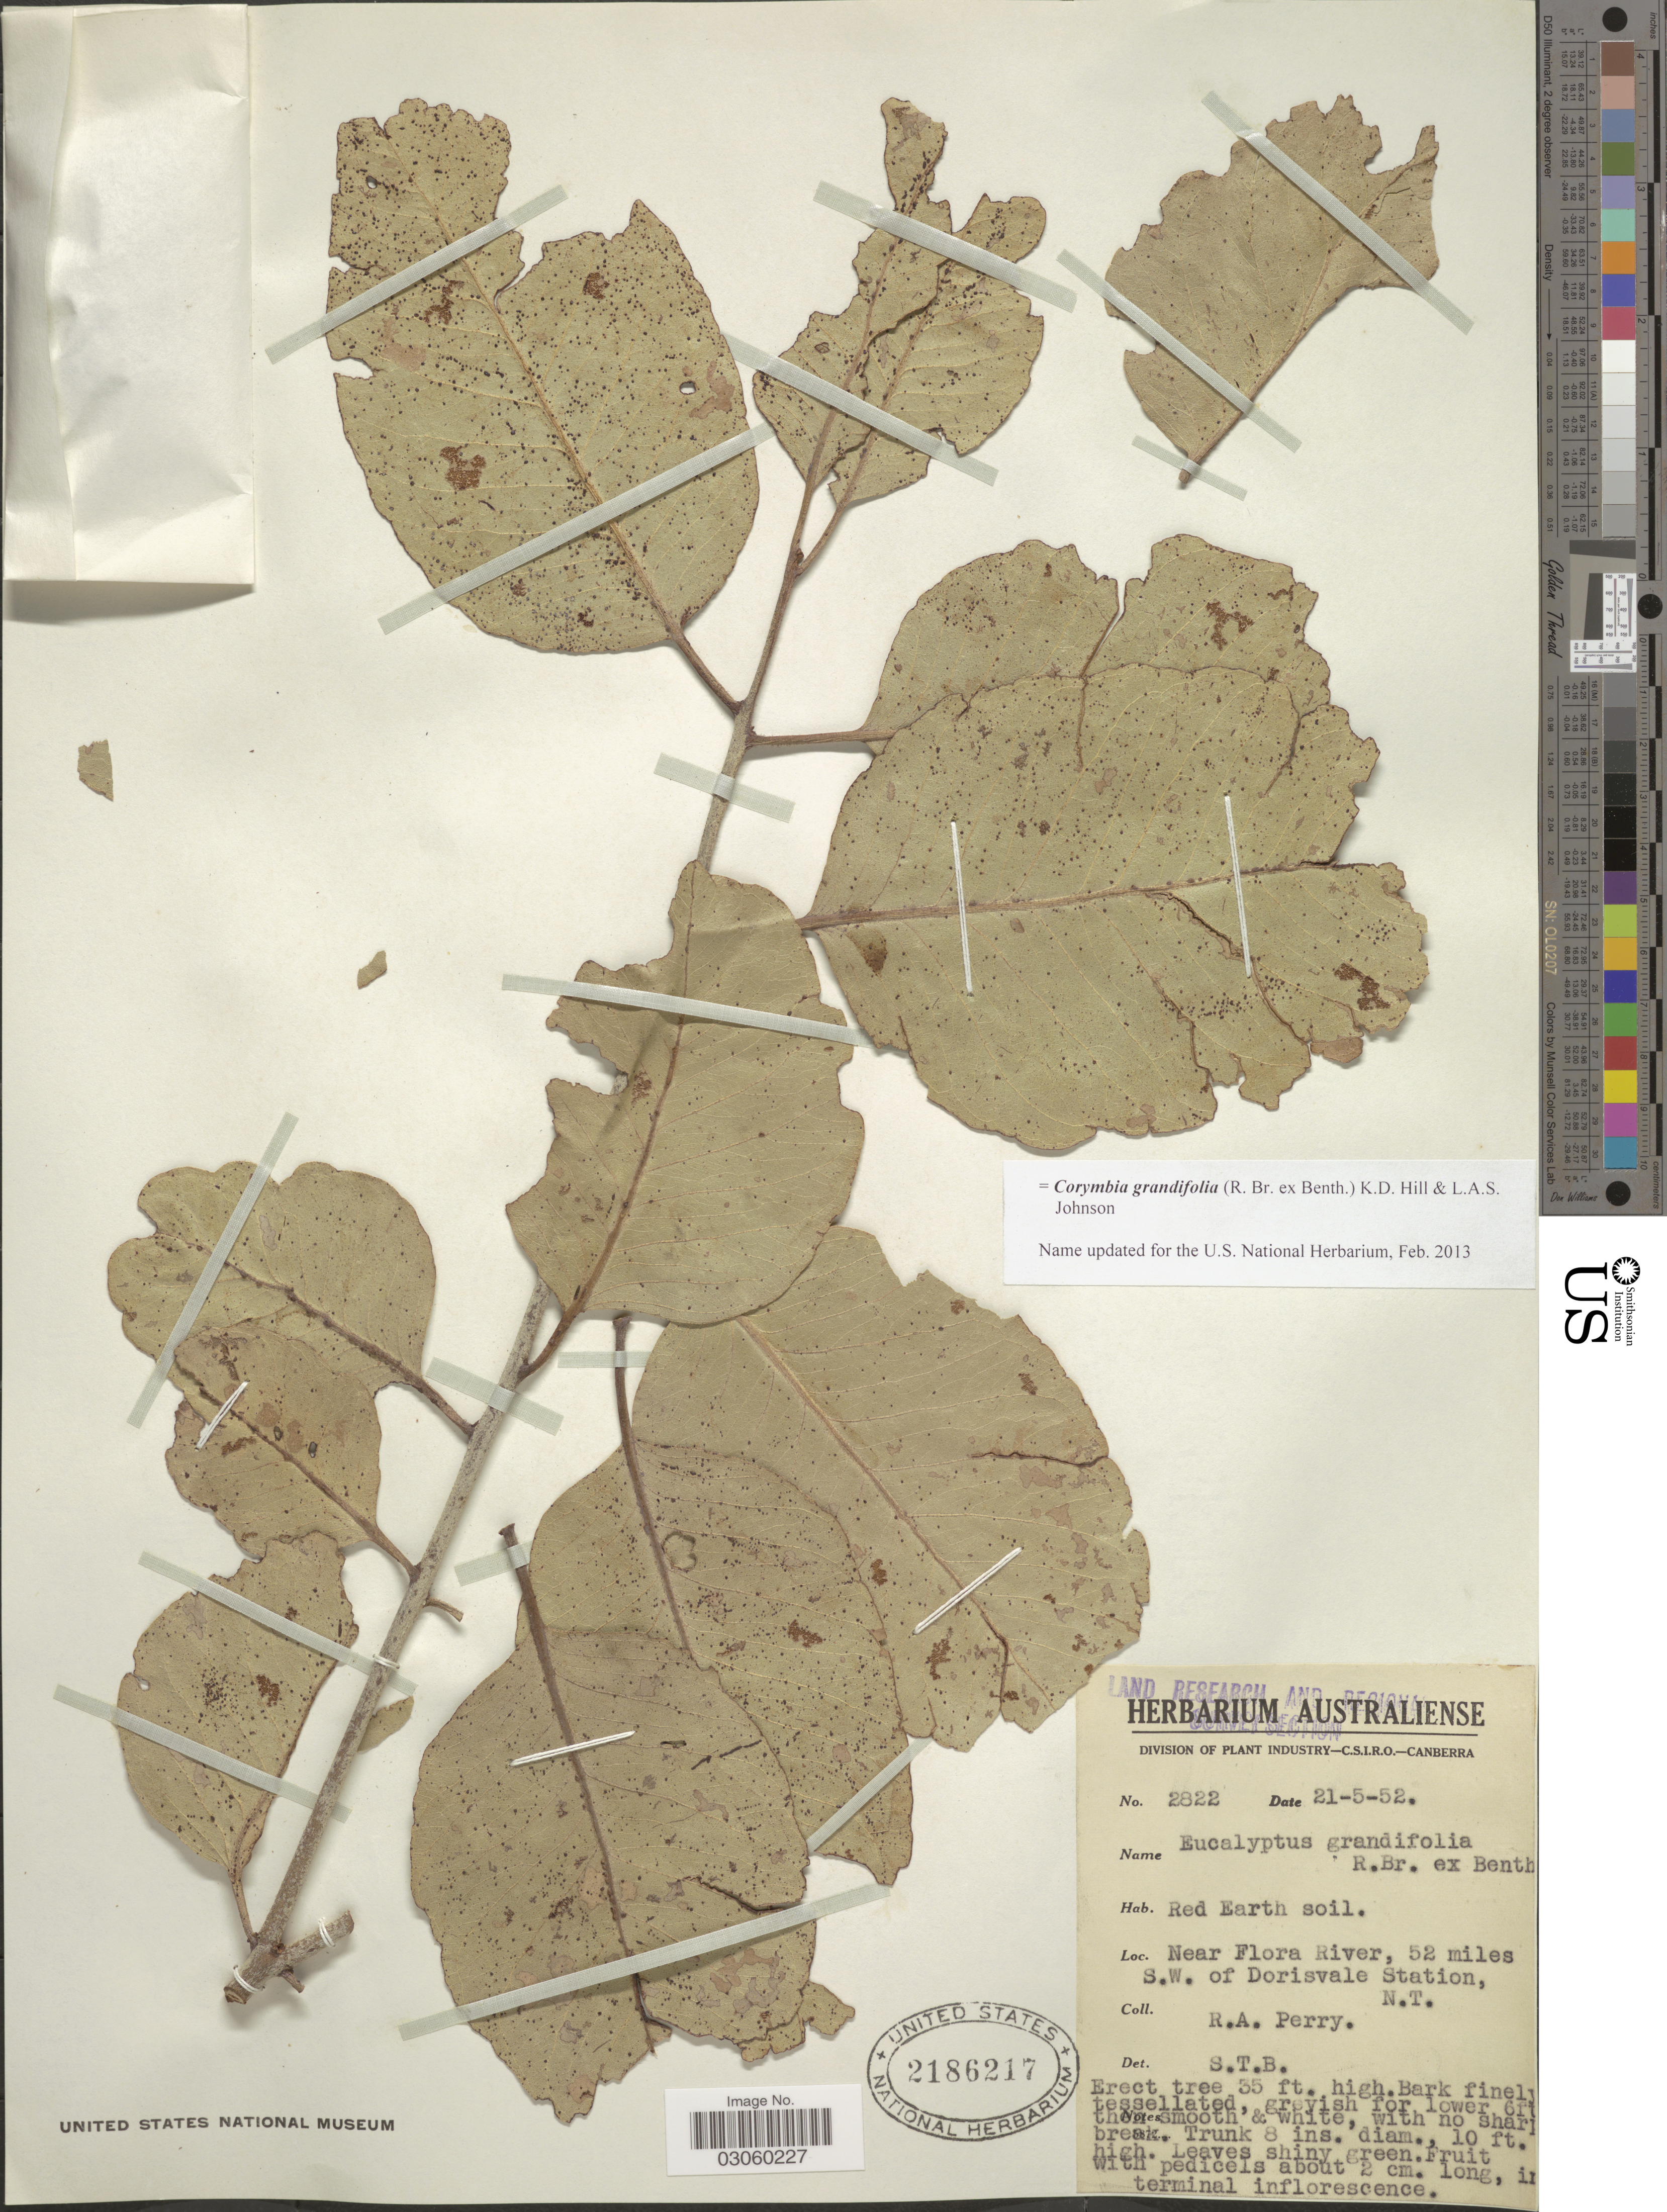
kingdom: Plantae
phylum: Tracheophyta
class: Magnoliopsida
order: Myrtales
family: Myrtaceae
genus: Corymbia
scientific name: Corymbia grandifolia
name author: (R. Br. ex Benth.) K.D. Hill & L.A.S. Johnson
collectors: Perry, R. A.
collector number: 2822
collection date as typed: Transcribed d/m/y: 21/5/52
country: Australia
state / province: Northern Territory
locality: Near Flora River, 52 miles S.W. of Dorisvale Station, N.T.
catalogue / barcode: US 2186217